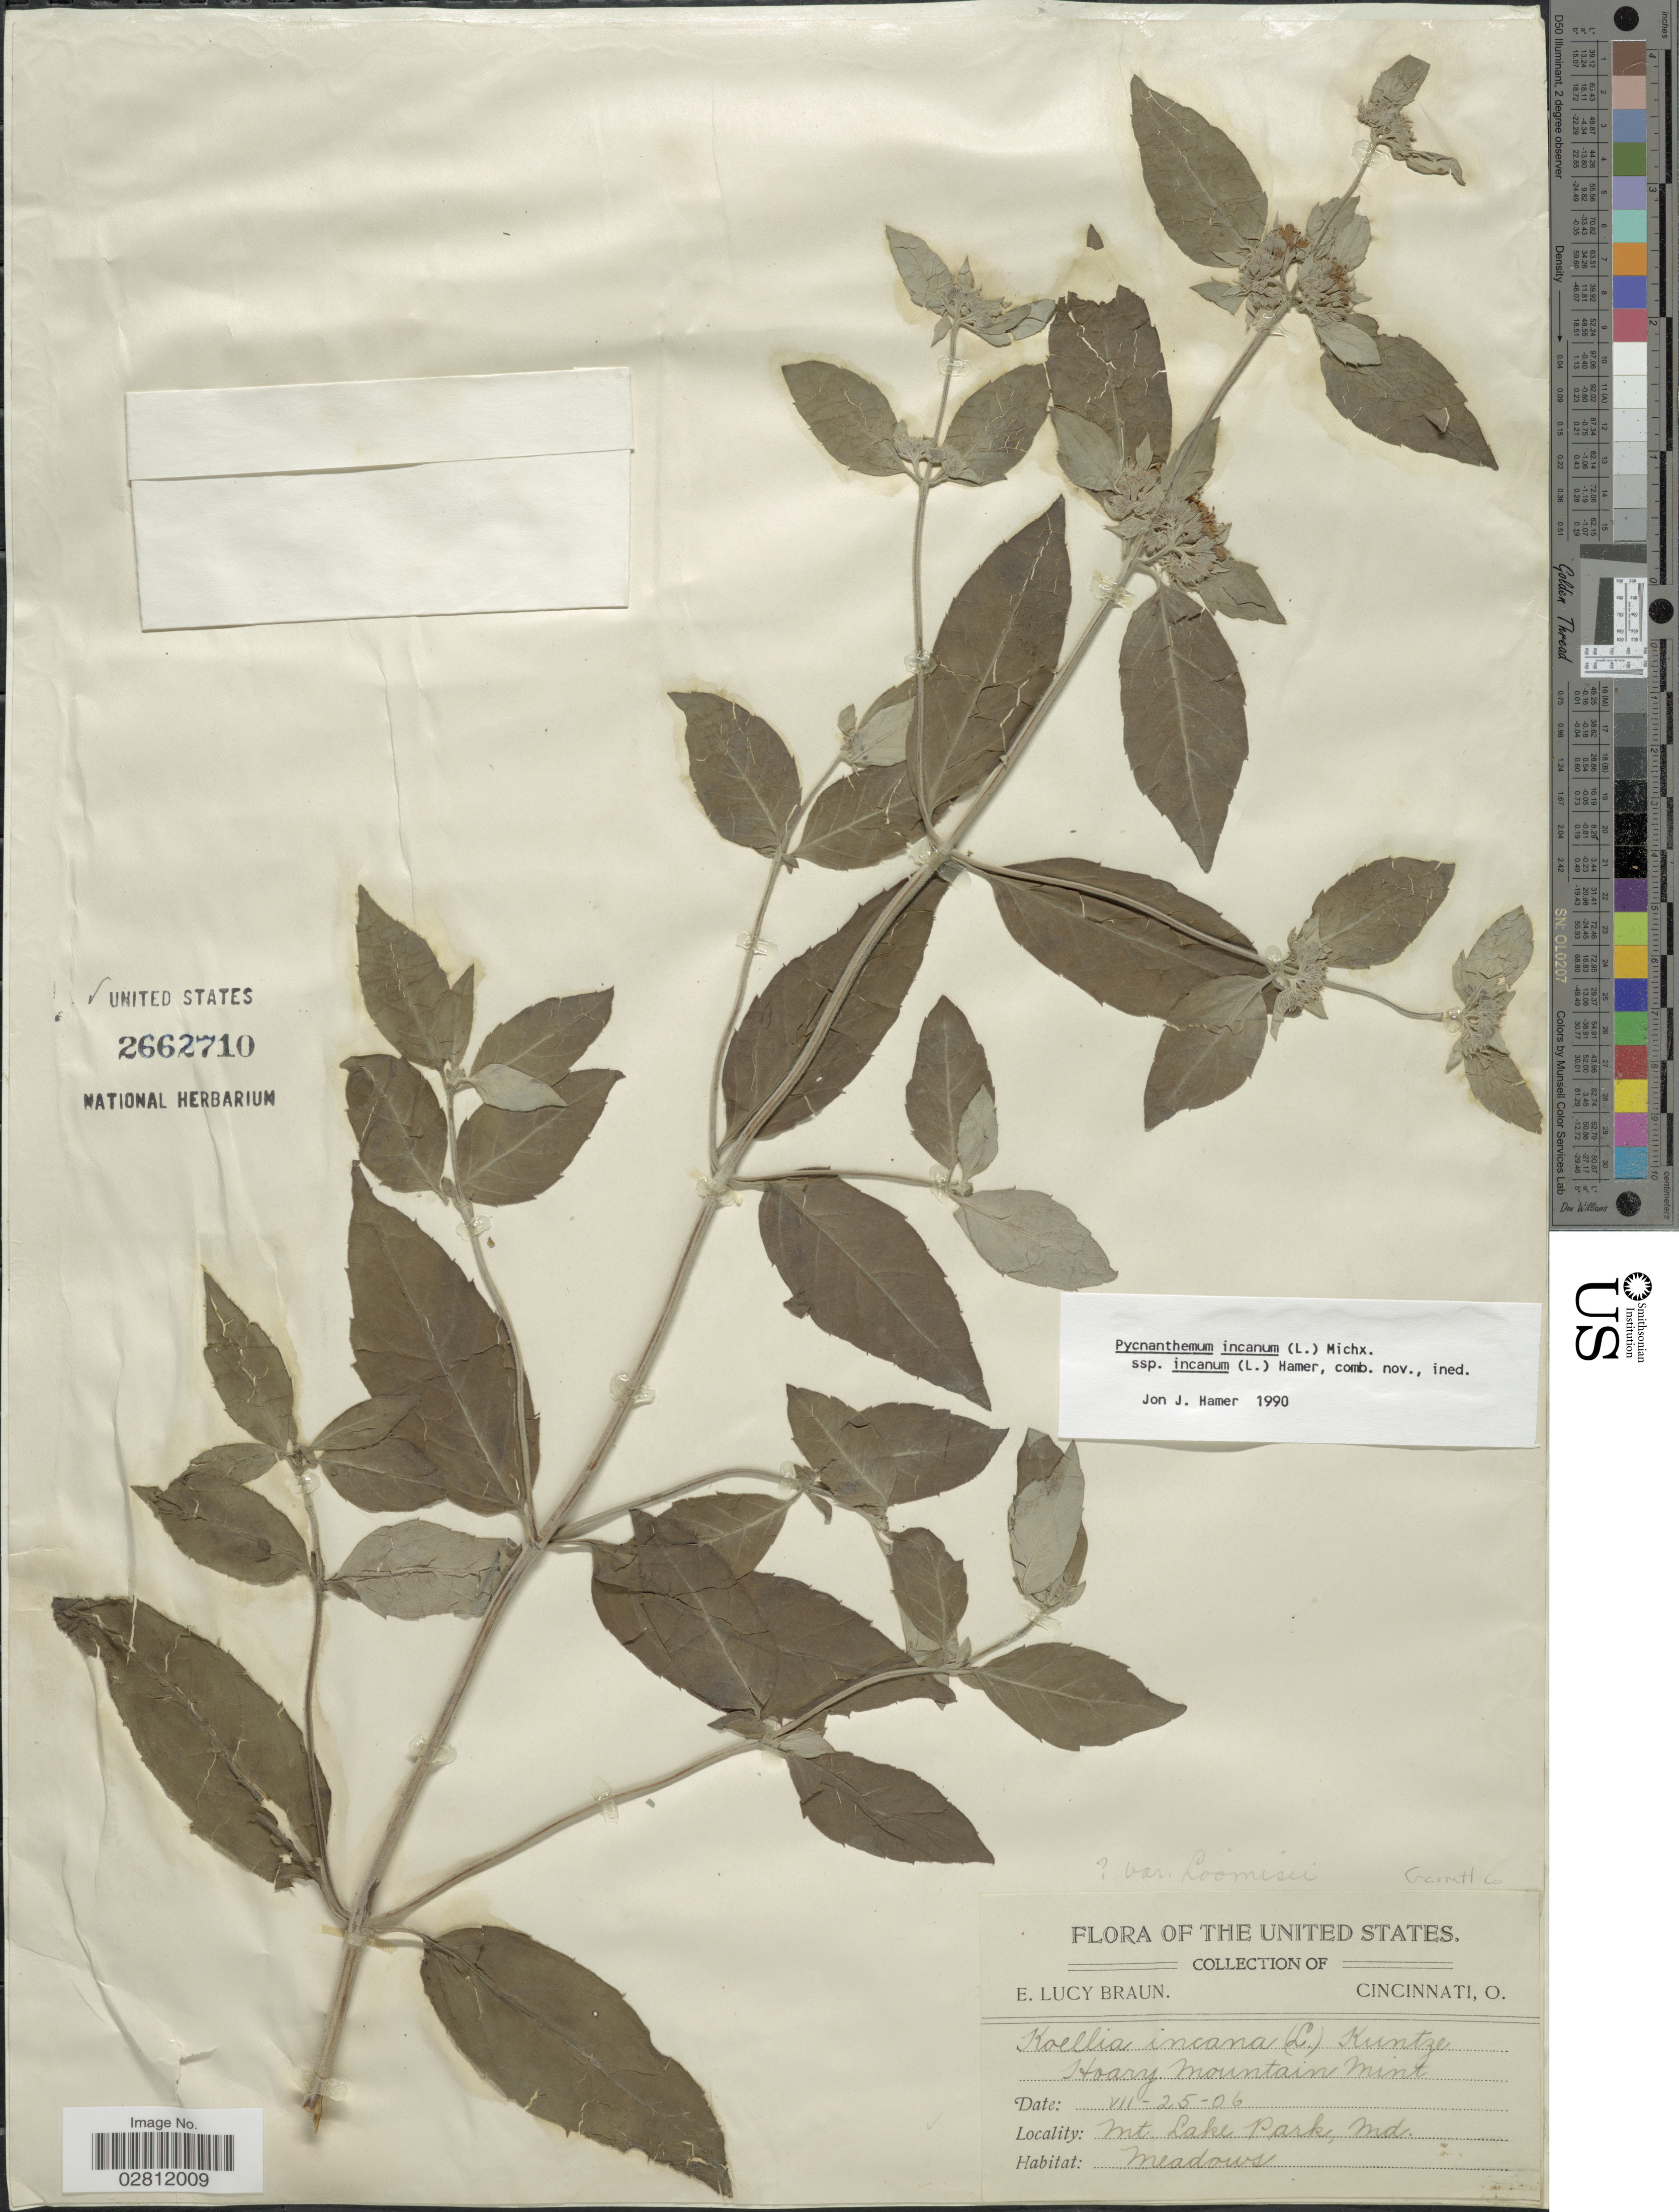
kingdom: Plantae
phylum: Tracheophyta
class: Magnoliopsida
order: Lamiales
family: Lamiaceae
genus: Pycnanthemum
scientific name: Pycnanthemum incanum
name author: (L.) Michx.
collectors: E. L. Braun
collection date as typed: Transcribed d/m/y: 25/7/6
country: United States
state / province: Maryland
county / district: Garrett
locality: Mt. Lake Park.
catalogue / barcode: US 2662710